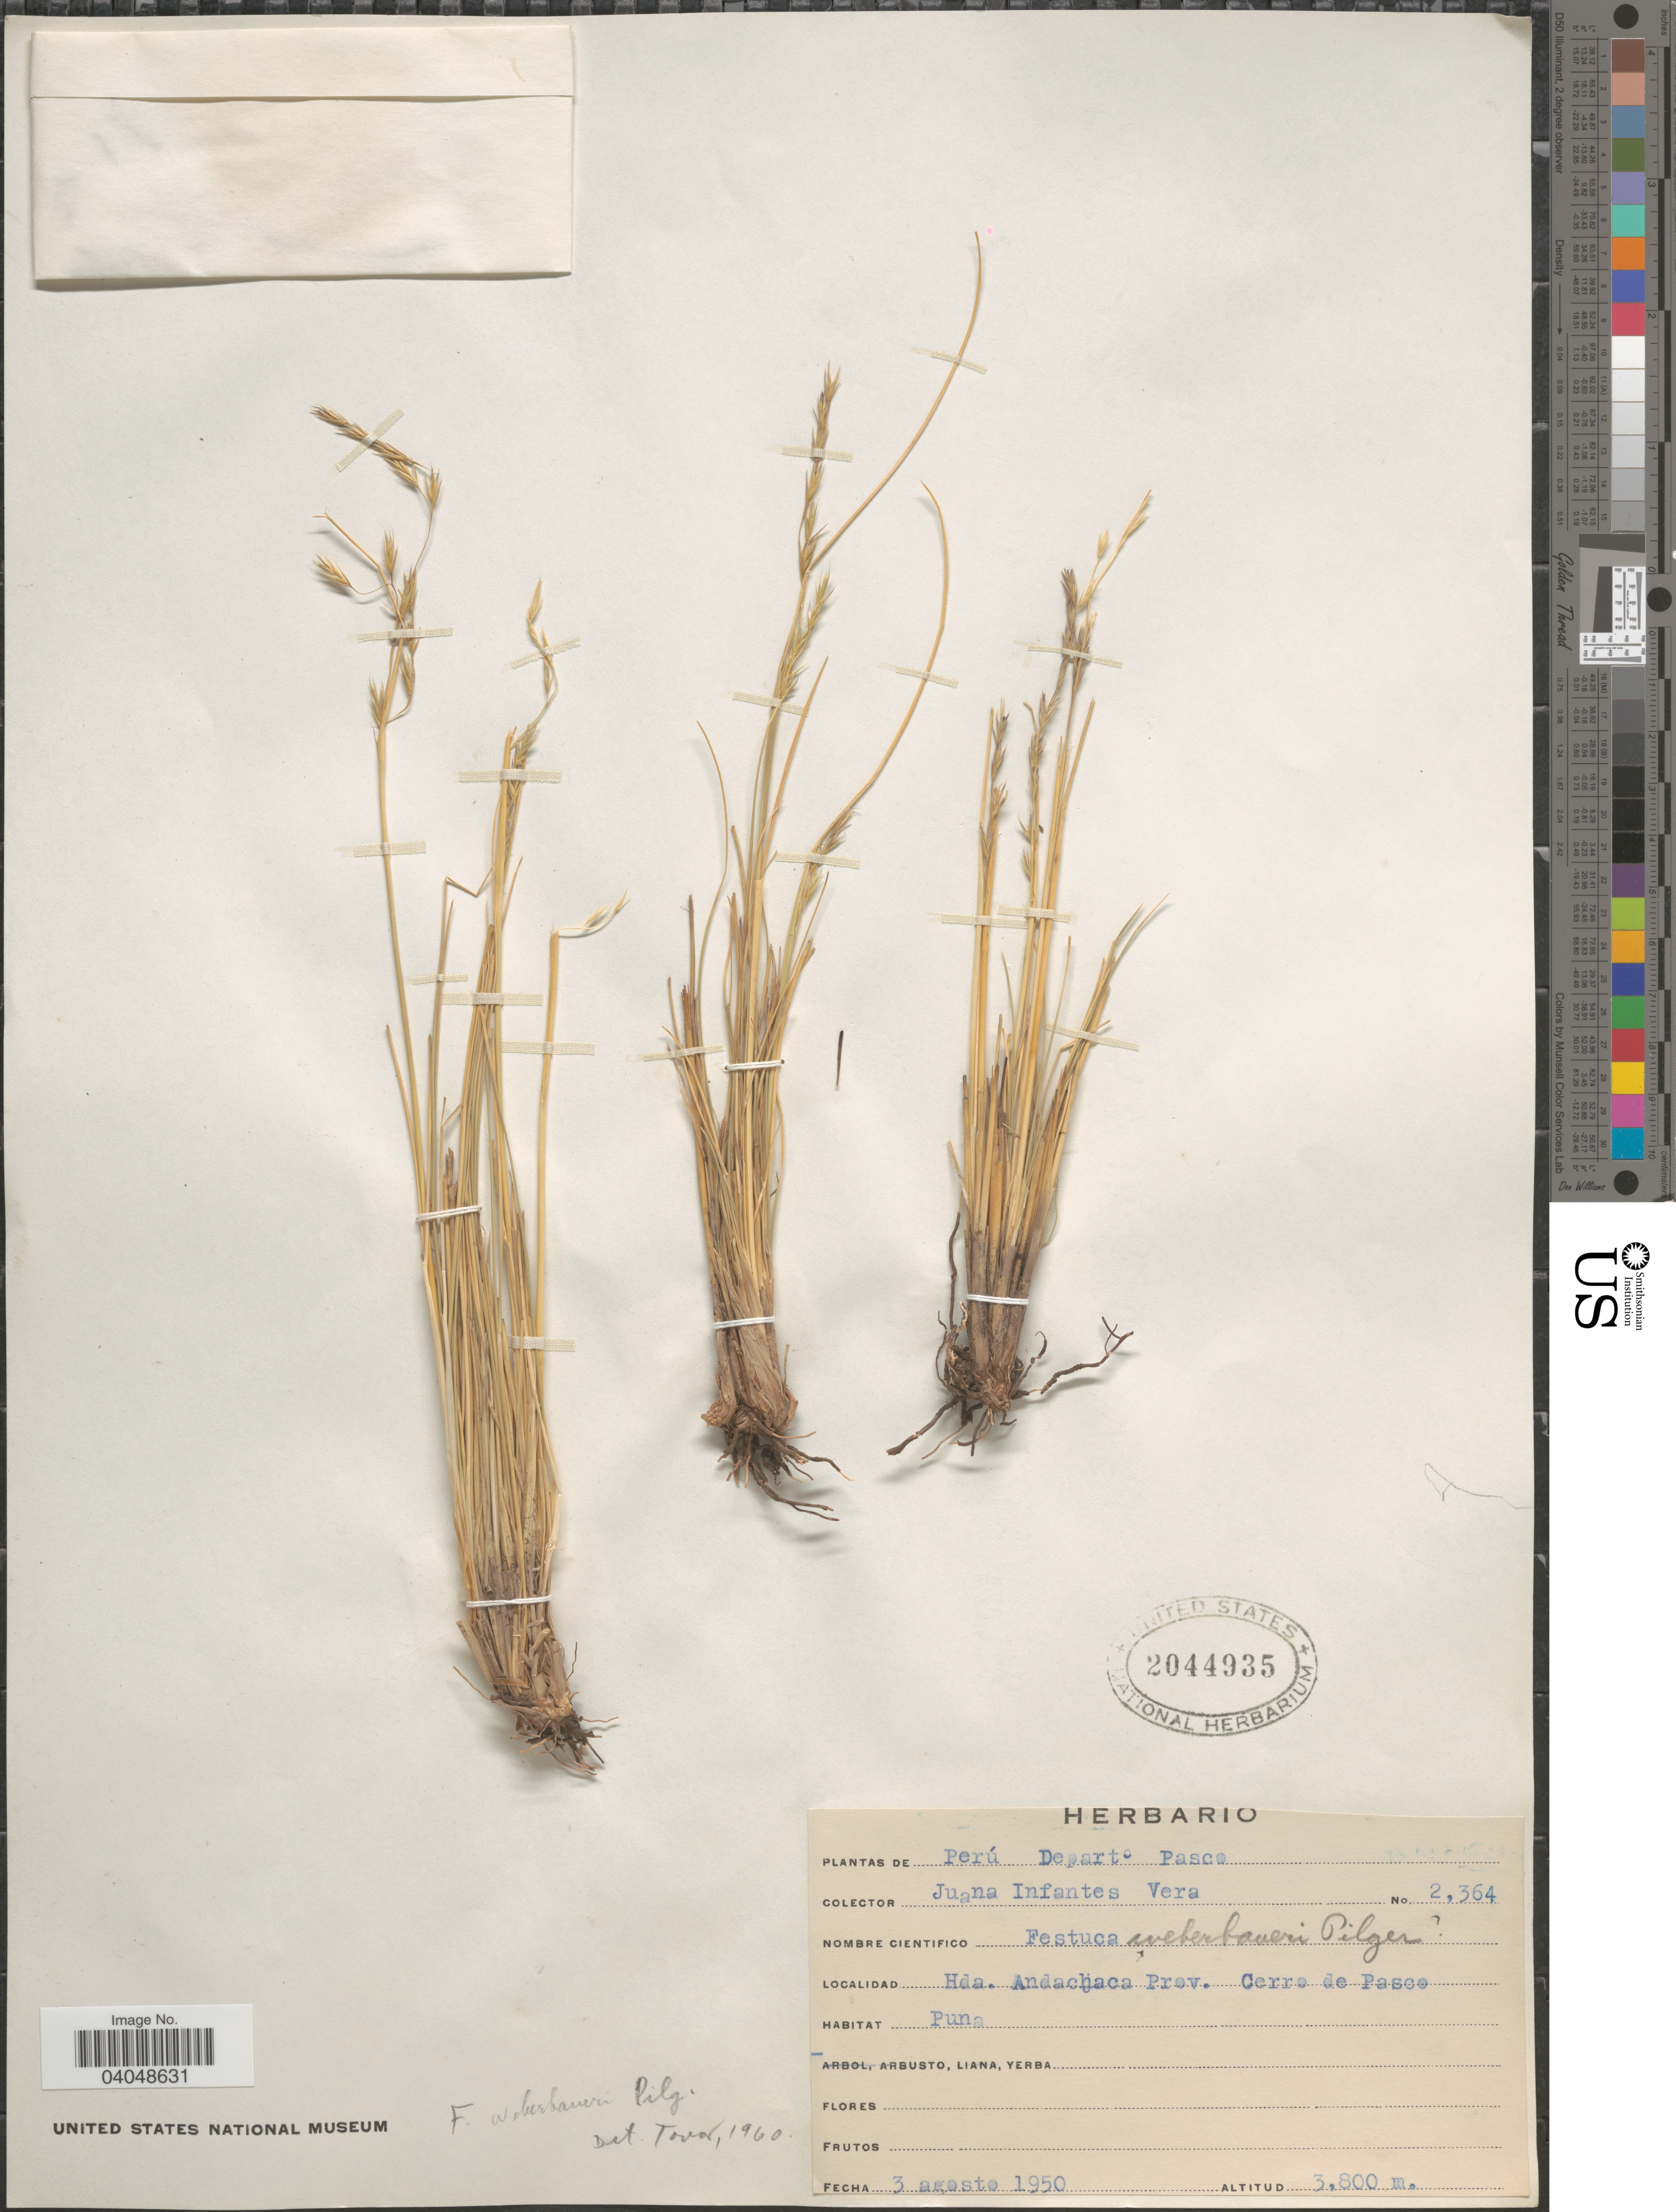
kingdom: Plantae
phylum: Tracheophyta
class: Liliopsida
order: Poales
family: Poaceae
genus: Festuca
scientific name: Festuca weberbaueri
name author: Pilg.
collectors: J. Infantes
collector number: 2364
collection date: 1950-08-03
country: Peru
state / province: Pasco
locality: Departo Pasco. Hda. Andachaca Prov. Cerro de Pasco.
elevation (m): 3800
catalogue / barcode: US 2044935